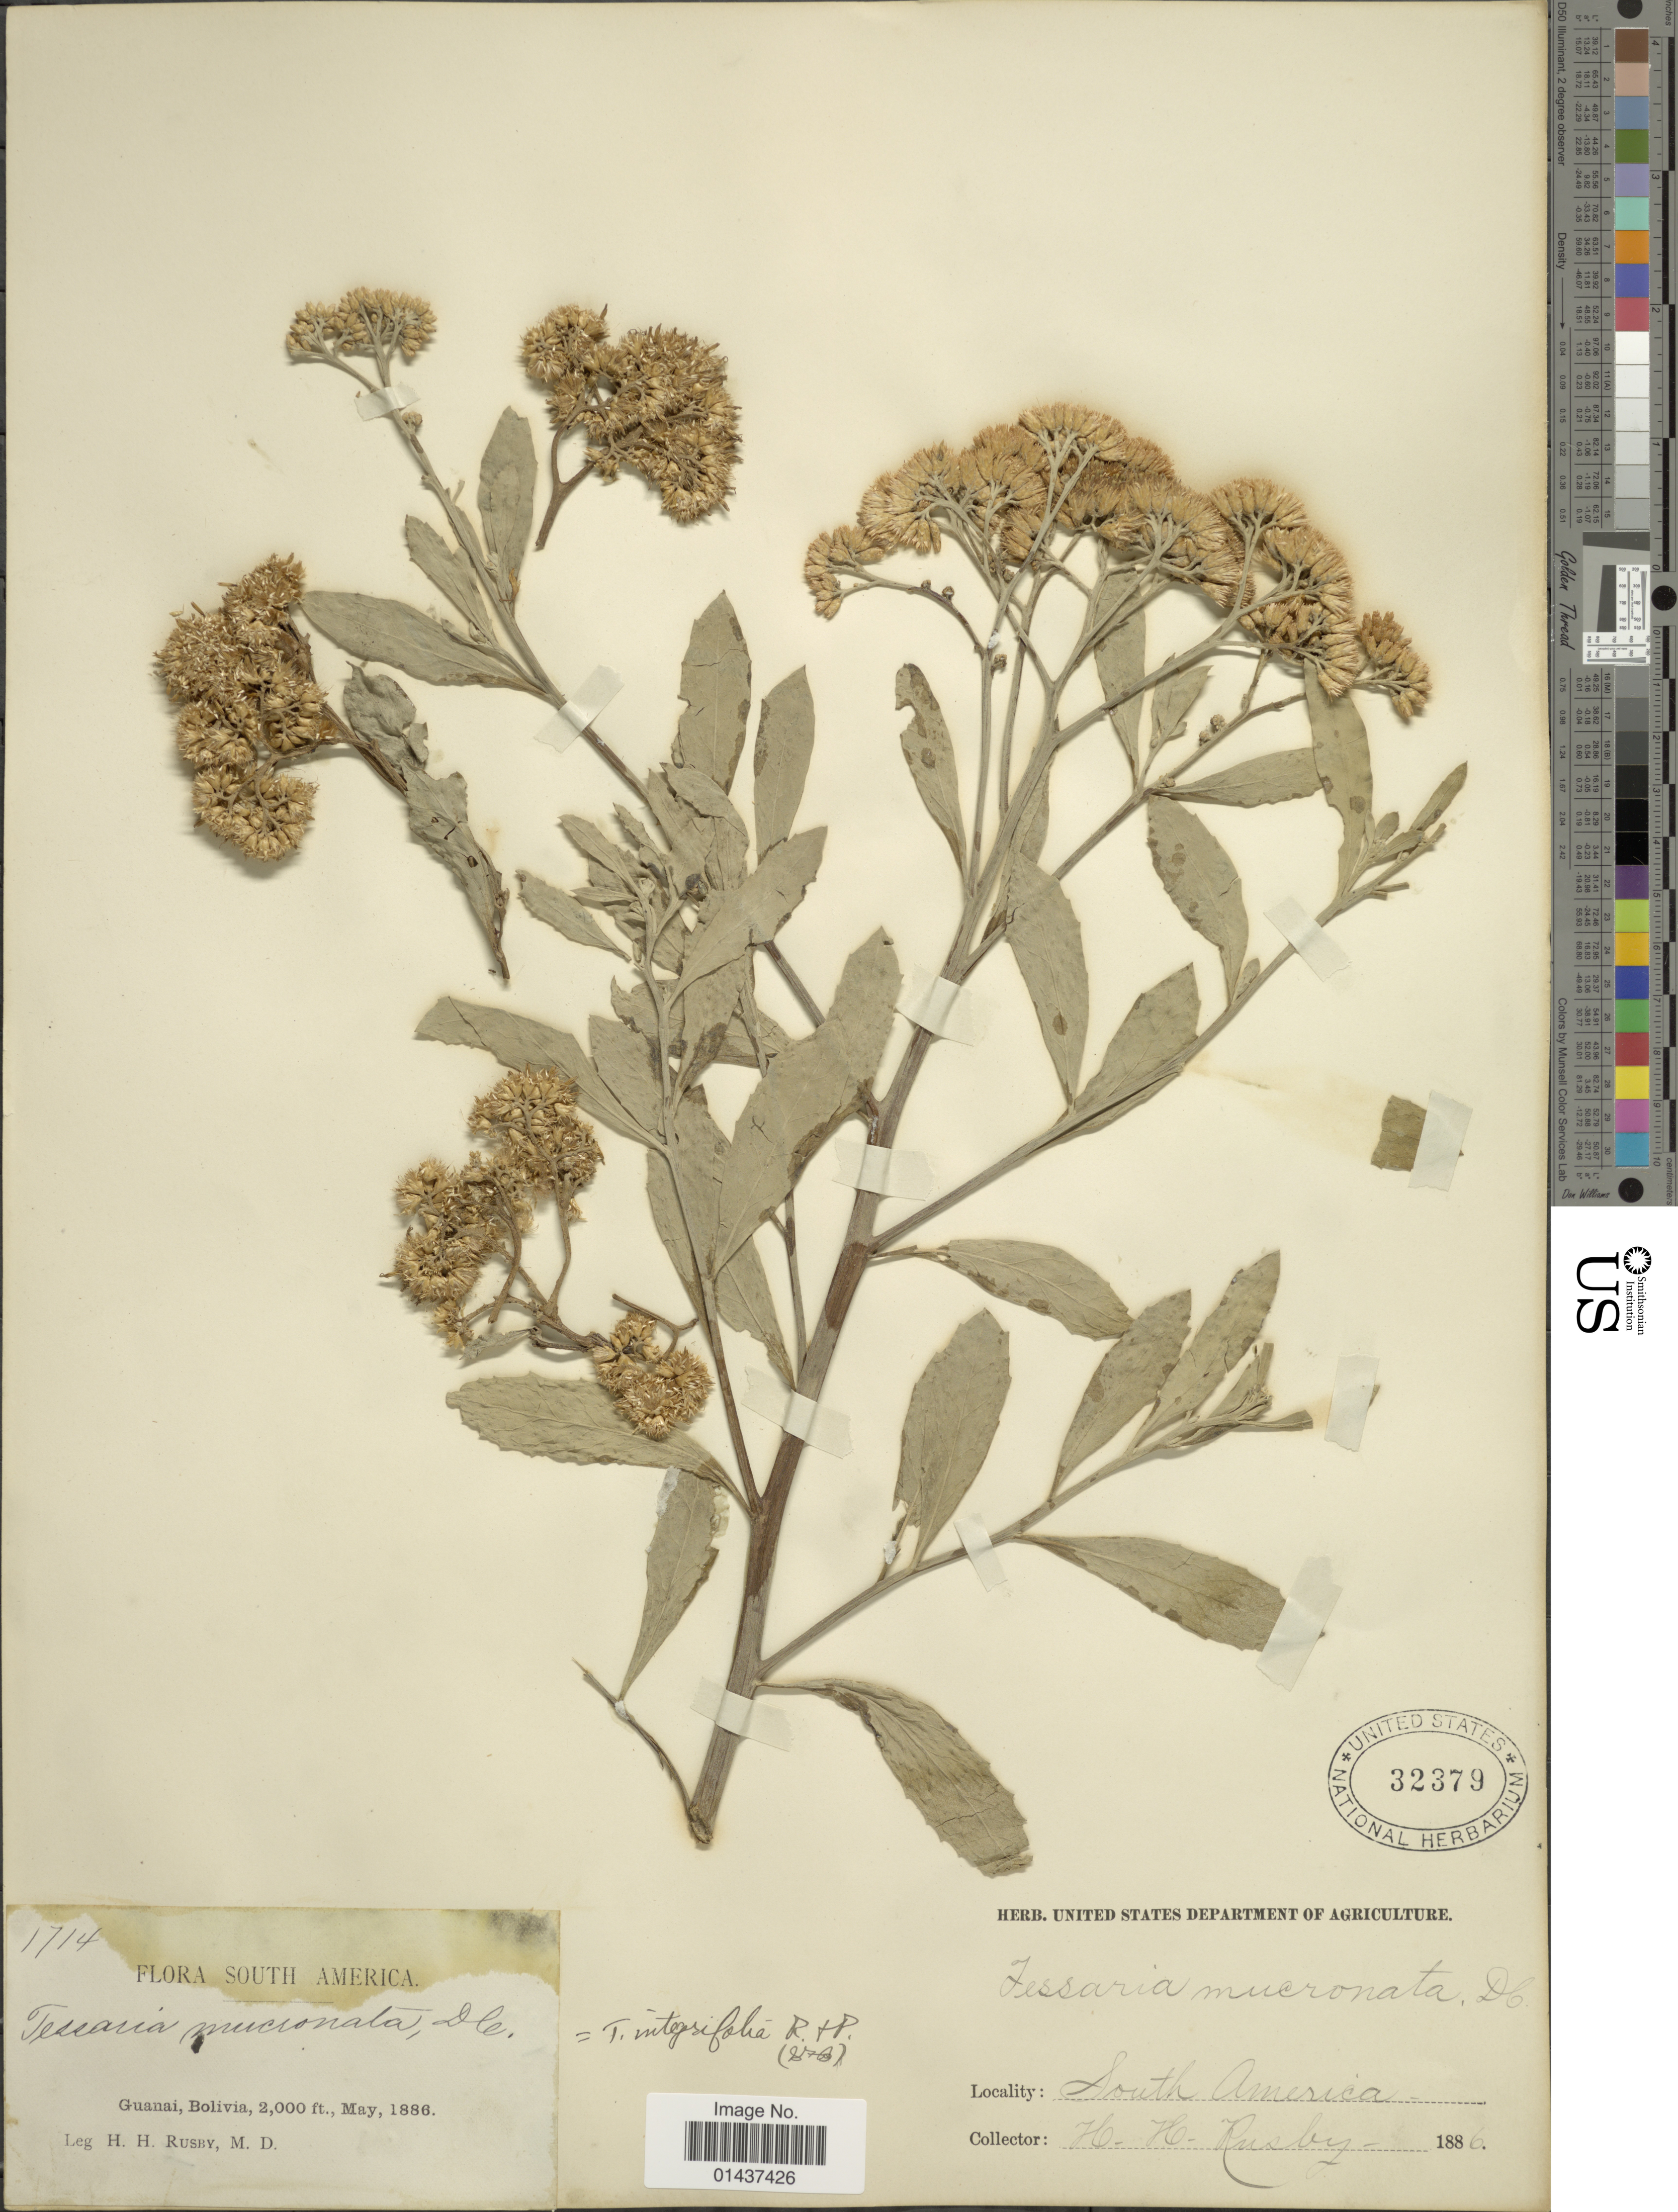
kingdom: Plantae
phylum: Tracheophyta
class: Magnoliopsida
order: Asterales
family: Asteraceae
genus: Tessaria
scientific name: Tessaria integrifolia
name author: Ruiz & Pav.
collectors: H. H. Rusby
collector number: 1714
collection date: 1886-05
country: Bolivia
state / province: La Páz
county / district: Larecaja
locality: Guanay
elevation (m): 610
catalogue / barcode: US 32379